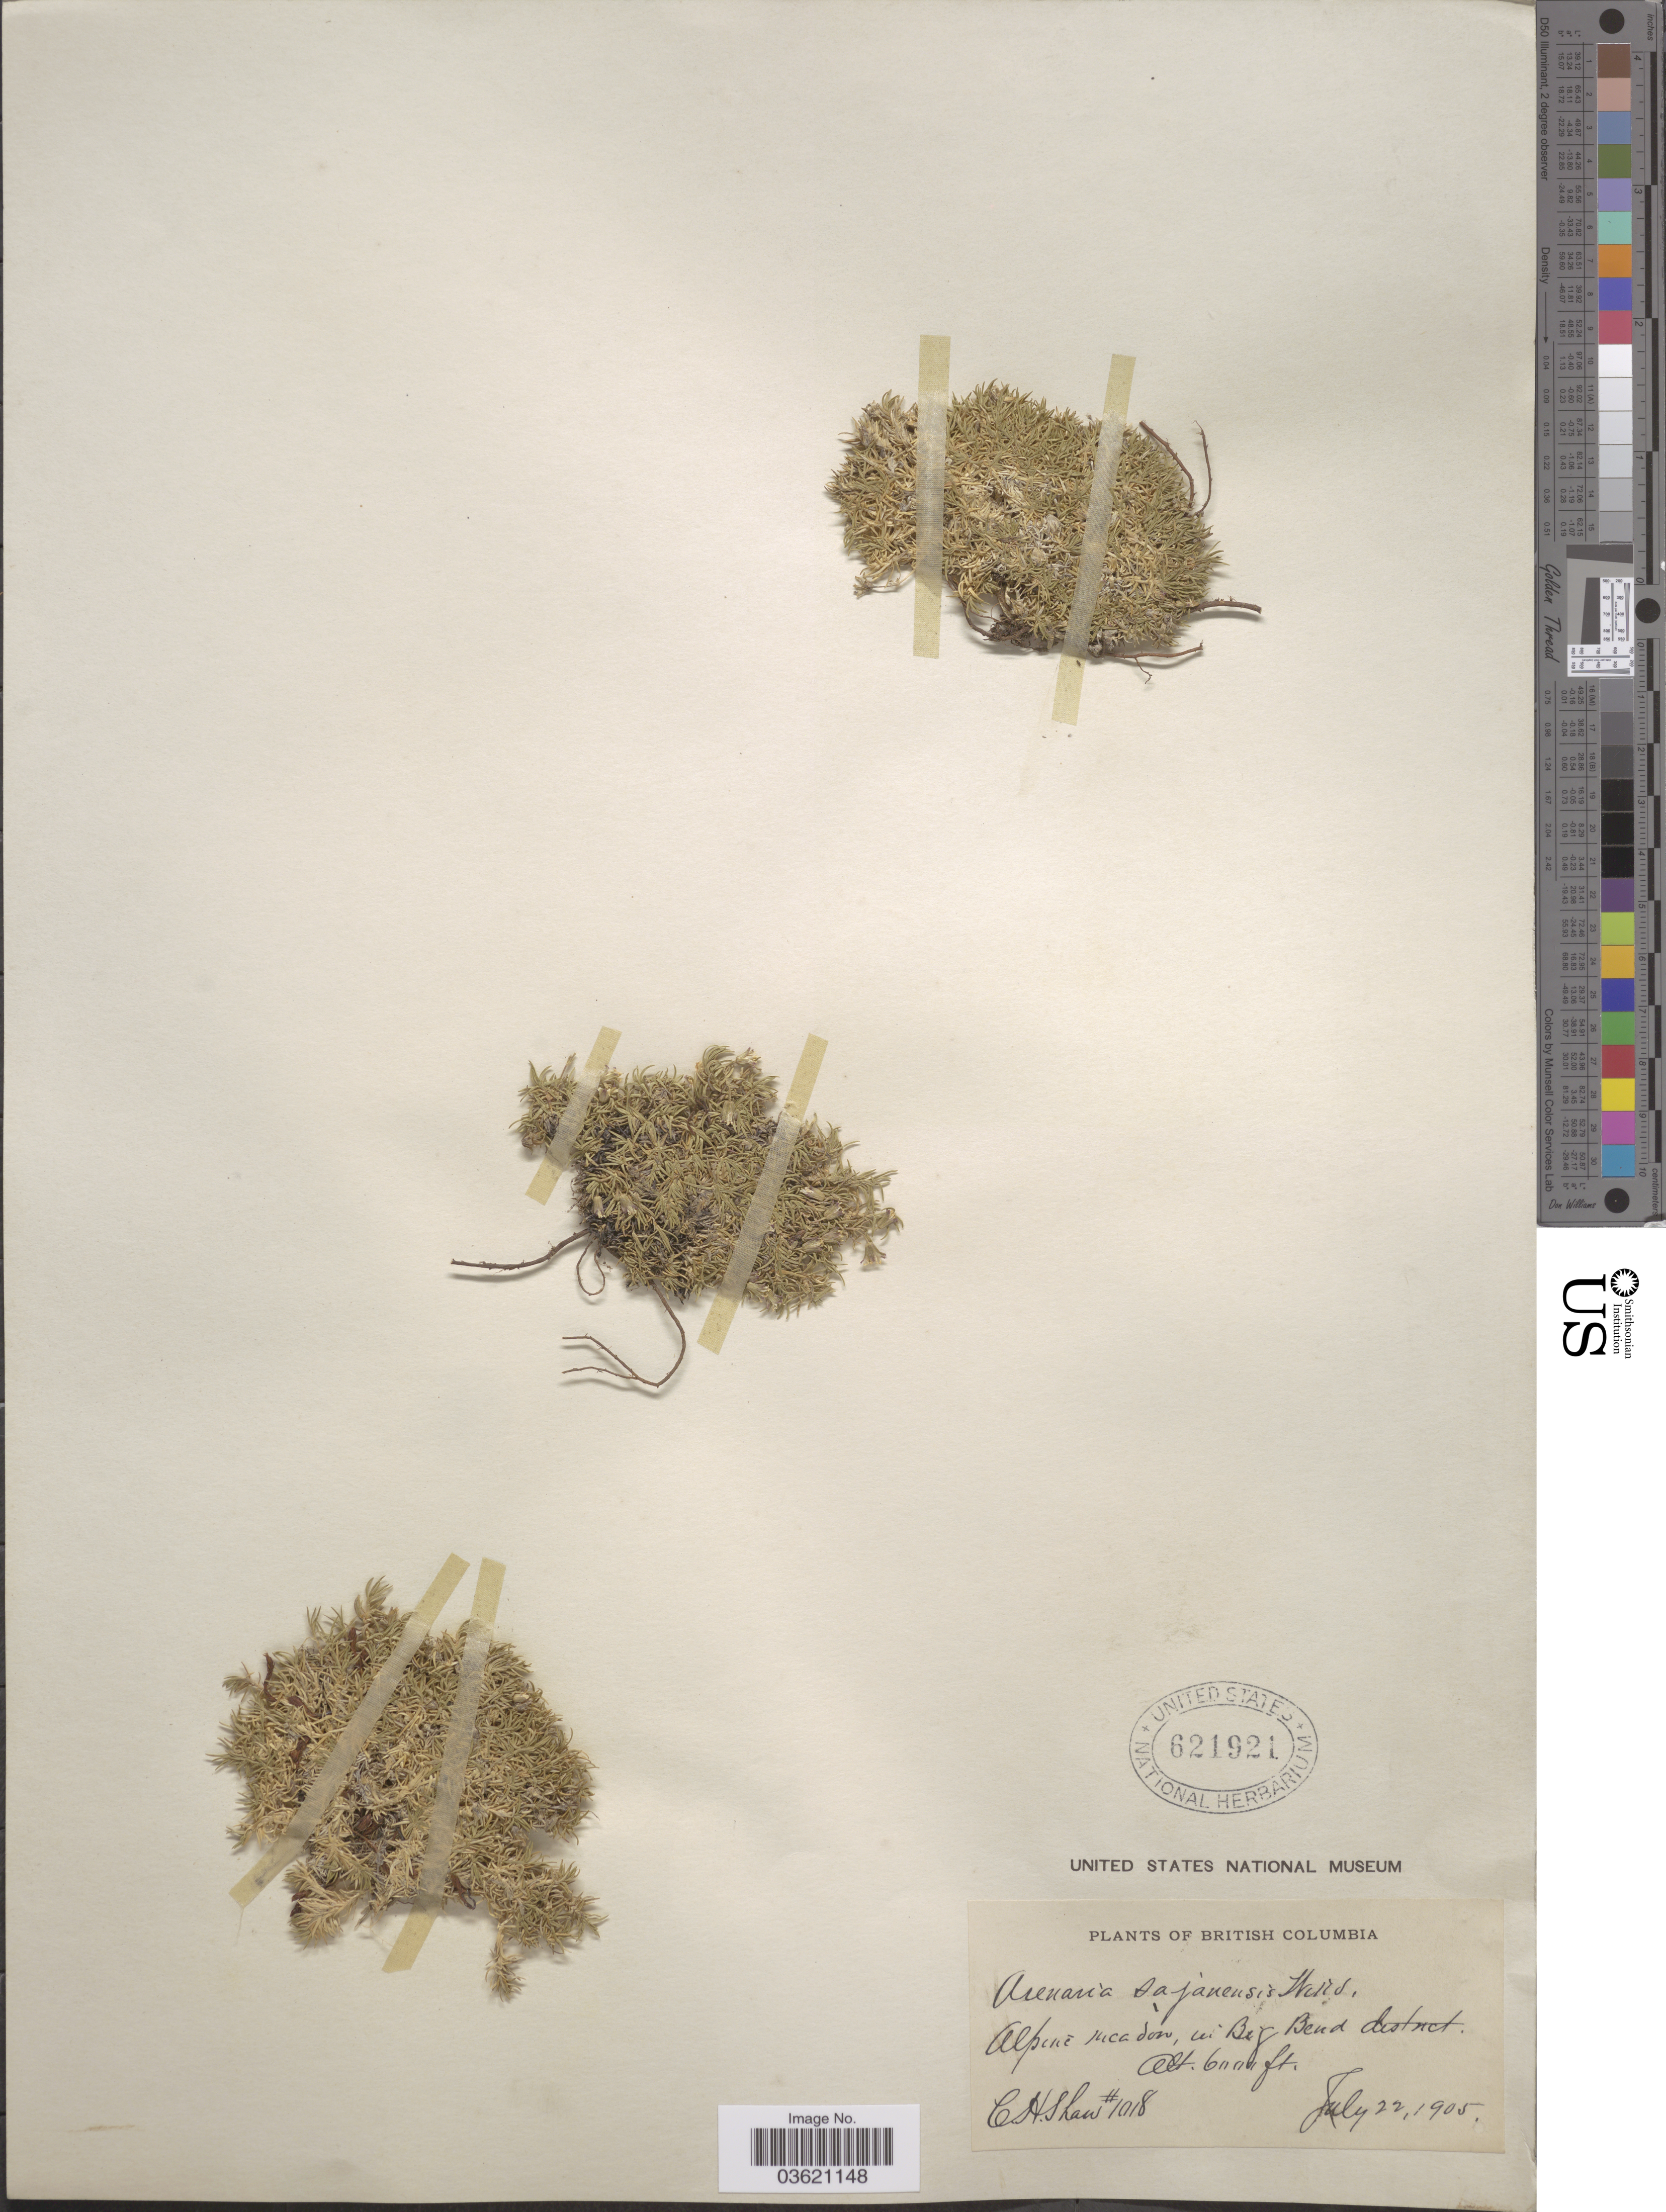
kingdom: Plantae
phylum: Tracheophyta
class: Magnoliopsida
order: Caryophyllales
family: Caryophyllaceae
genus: Cherleria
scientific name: Cherleria biflora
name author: (L.) A.J. Moore & Dillenb.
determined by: Strong, M. T., (US), Smithsonian Institution - National Museum of Natural History (UNITED STATES)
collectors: C. H. Shaw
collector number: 1018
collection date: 1905-07-22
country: Canada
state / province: British Columbia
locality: Alpine meadow, in Big Bend district.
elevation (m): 1829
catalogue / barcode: US 621921